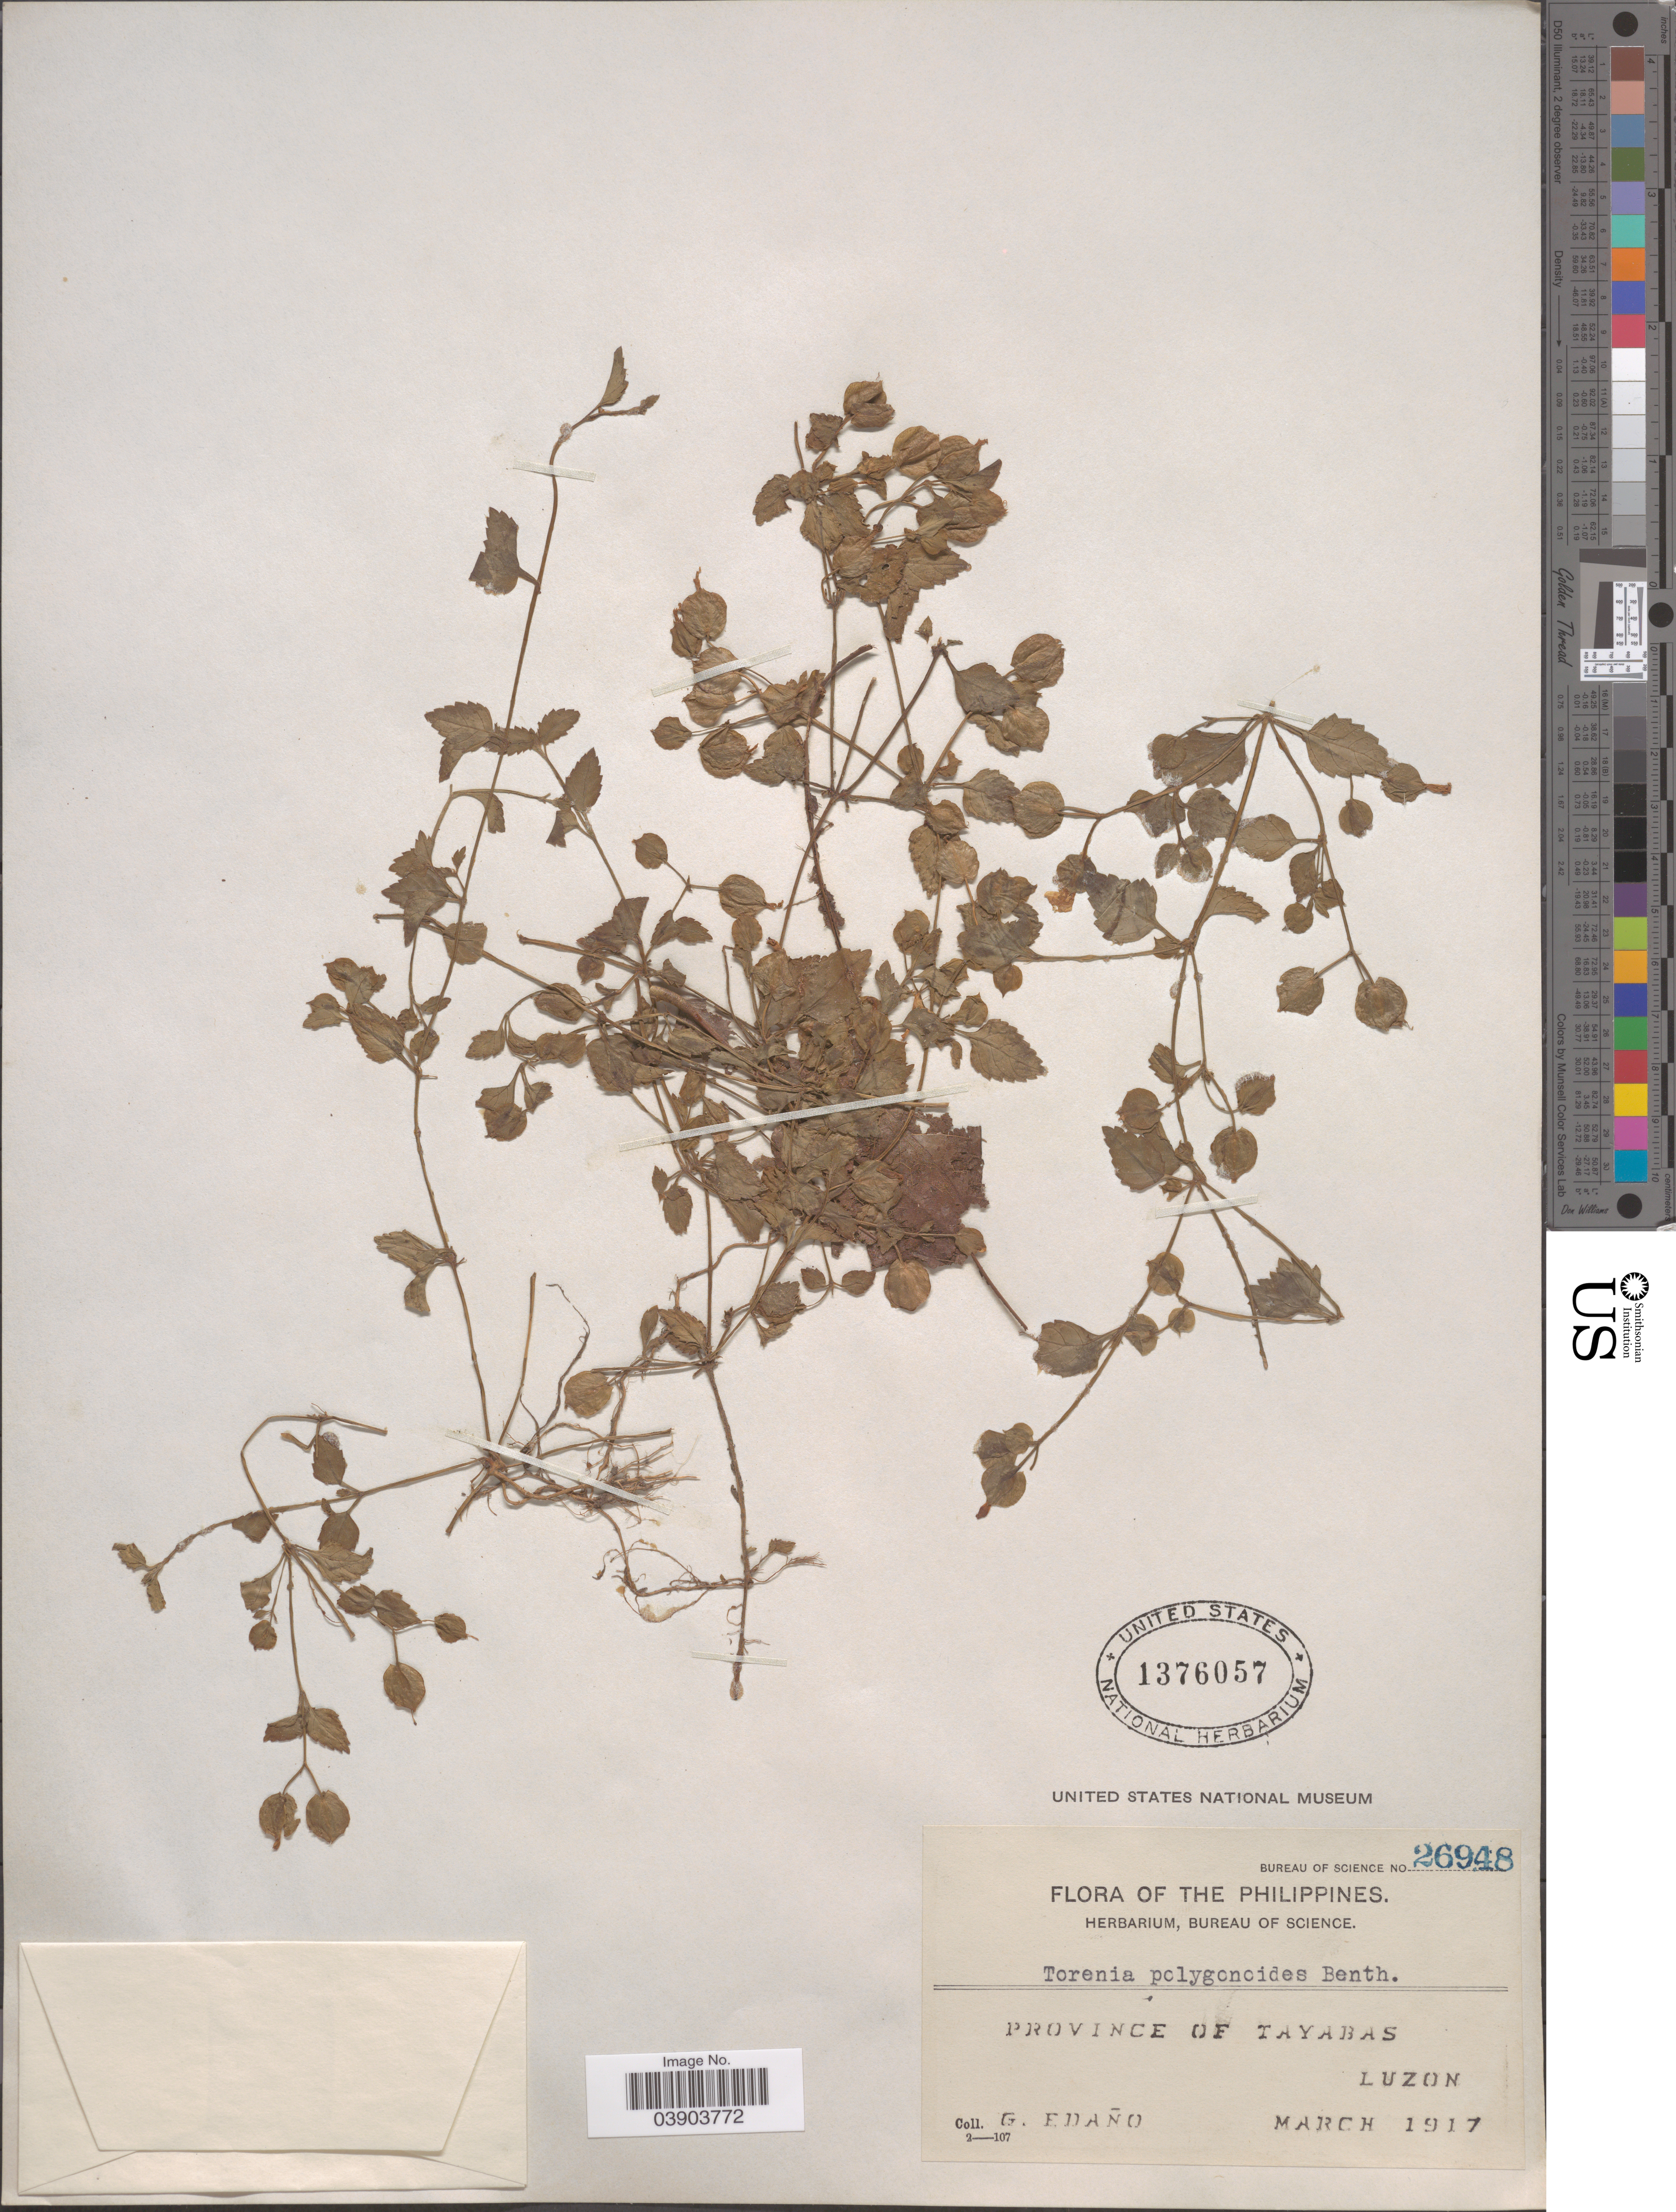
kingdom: Plantae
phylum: Tracheophyta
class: Magnoliopsida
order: Lamiales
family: Linderniaceae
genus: Torenia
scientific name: Torenia polygonoides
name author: Benth.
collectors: G. Edaño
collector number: Bureau of Science 26948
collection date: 1917-03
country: Philippines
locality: Province of Tayabas. Luzon.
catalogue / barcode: US 1376057